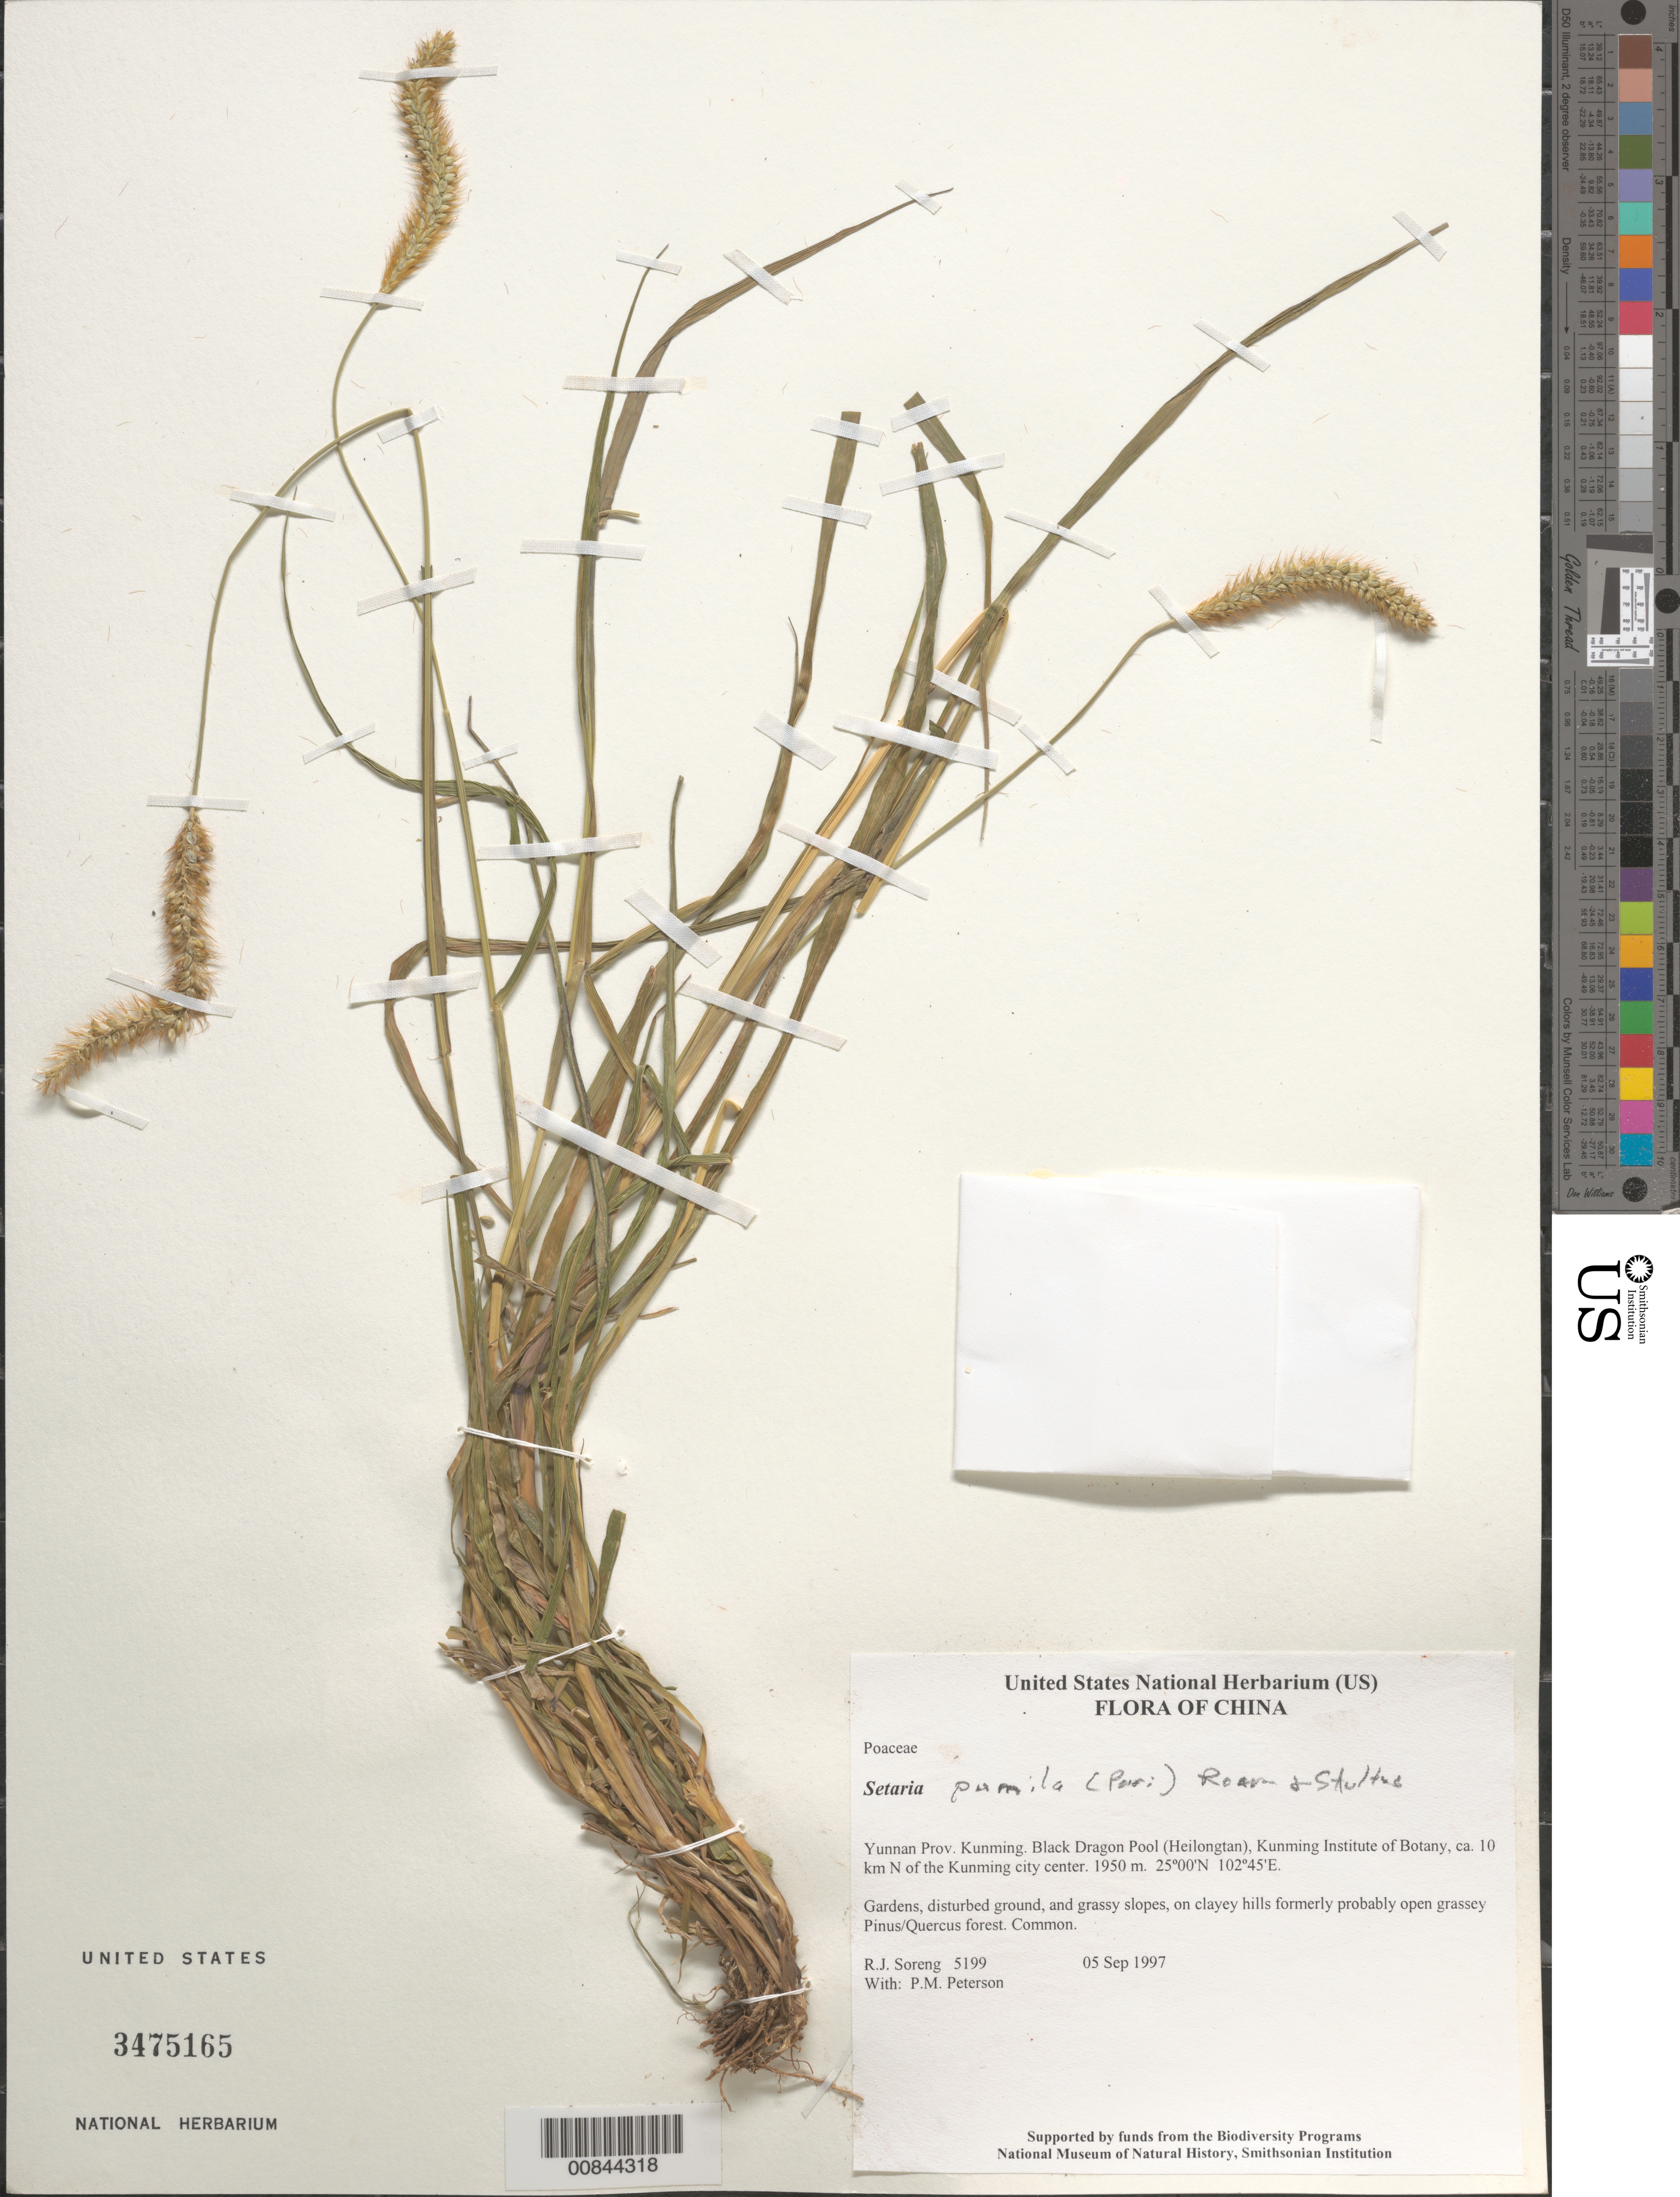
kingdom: Plantae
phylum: Tracheophyta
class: Liliopsida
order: Poales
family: Poaceae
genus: Setaria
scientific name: Setaria pumila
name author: (Poir.) Roem. & Schult.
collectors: R. J. Soreng & P. M. Peterson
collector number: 5199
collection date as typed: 05 Sep 1997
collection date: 1997-09-05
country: China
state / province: Yunnan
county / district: Kunming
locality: Black Dragon Pool (Heilongtan), Kunming Institute of Botany, ca. 10 km N of the Kunming city center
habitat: Gardens, disturbed ground, and grassy slopes, on clayey hills formerly probably open grassey Pinus/Quercus forest.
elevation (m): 1950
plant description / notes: KUN, PE, US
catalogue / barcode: US 3475165